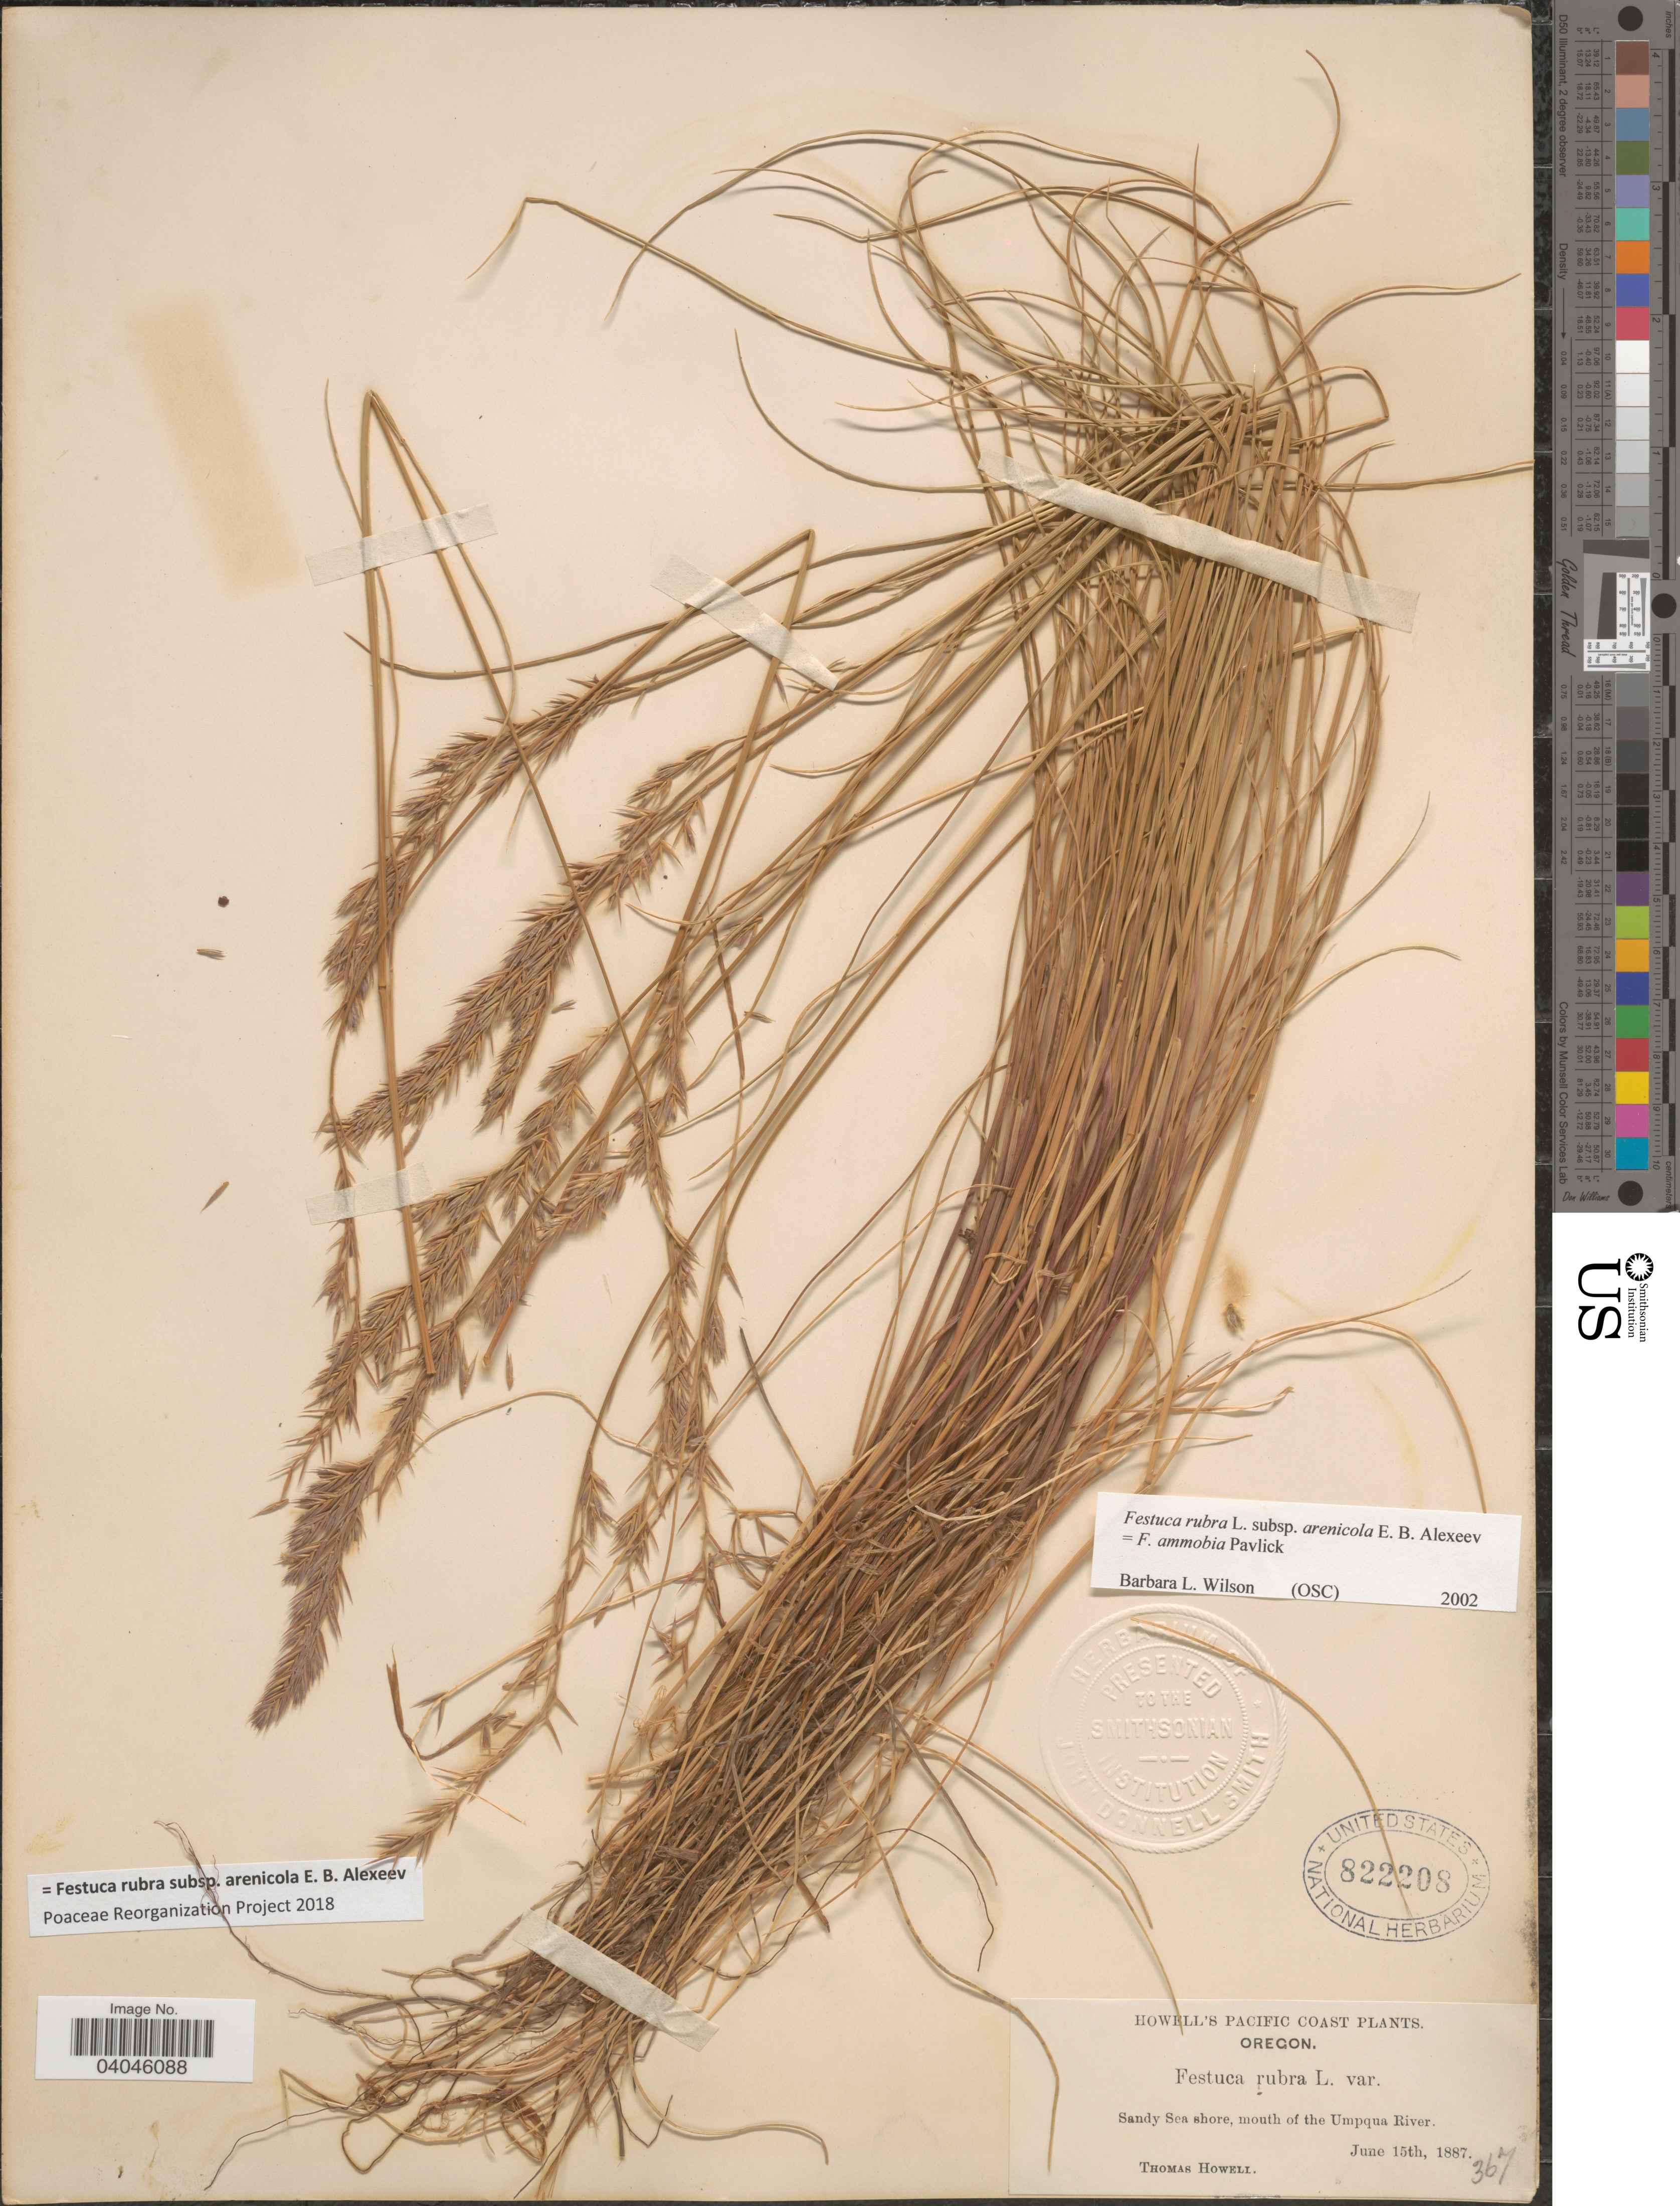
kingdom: Plantae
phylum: Tracheophyta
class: Liliopsida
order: Poales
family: Poaceae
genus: Festuca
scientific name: Festuca rubra subsp. arenicola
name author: E.B. Alexeev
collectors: T. Howell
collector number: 367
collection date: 1887-06-15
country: United States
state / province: Oregon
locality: Sandy Sea shore, mouth of the Umpqua River.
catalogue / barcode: US 822208